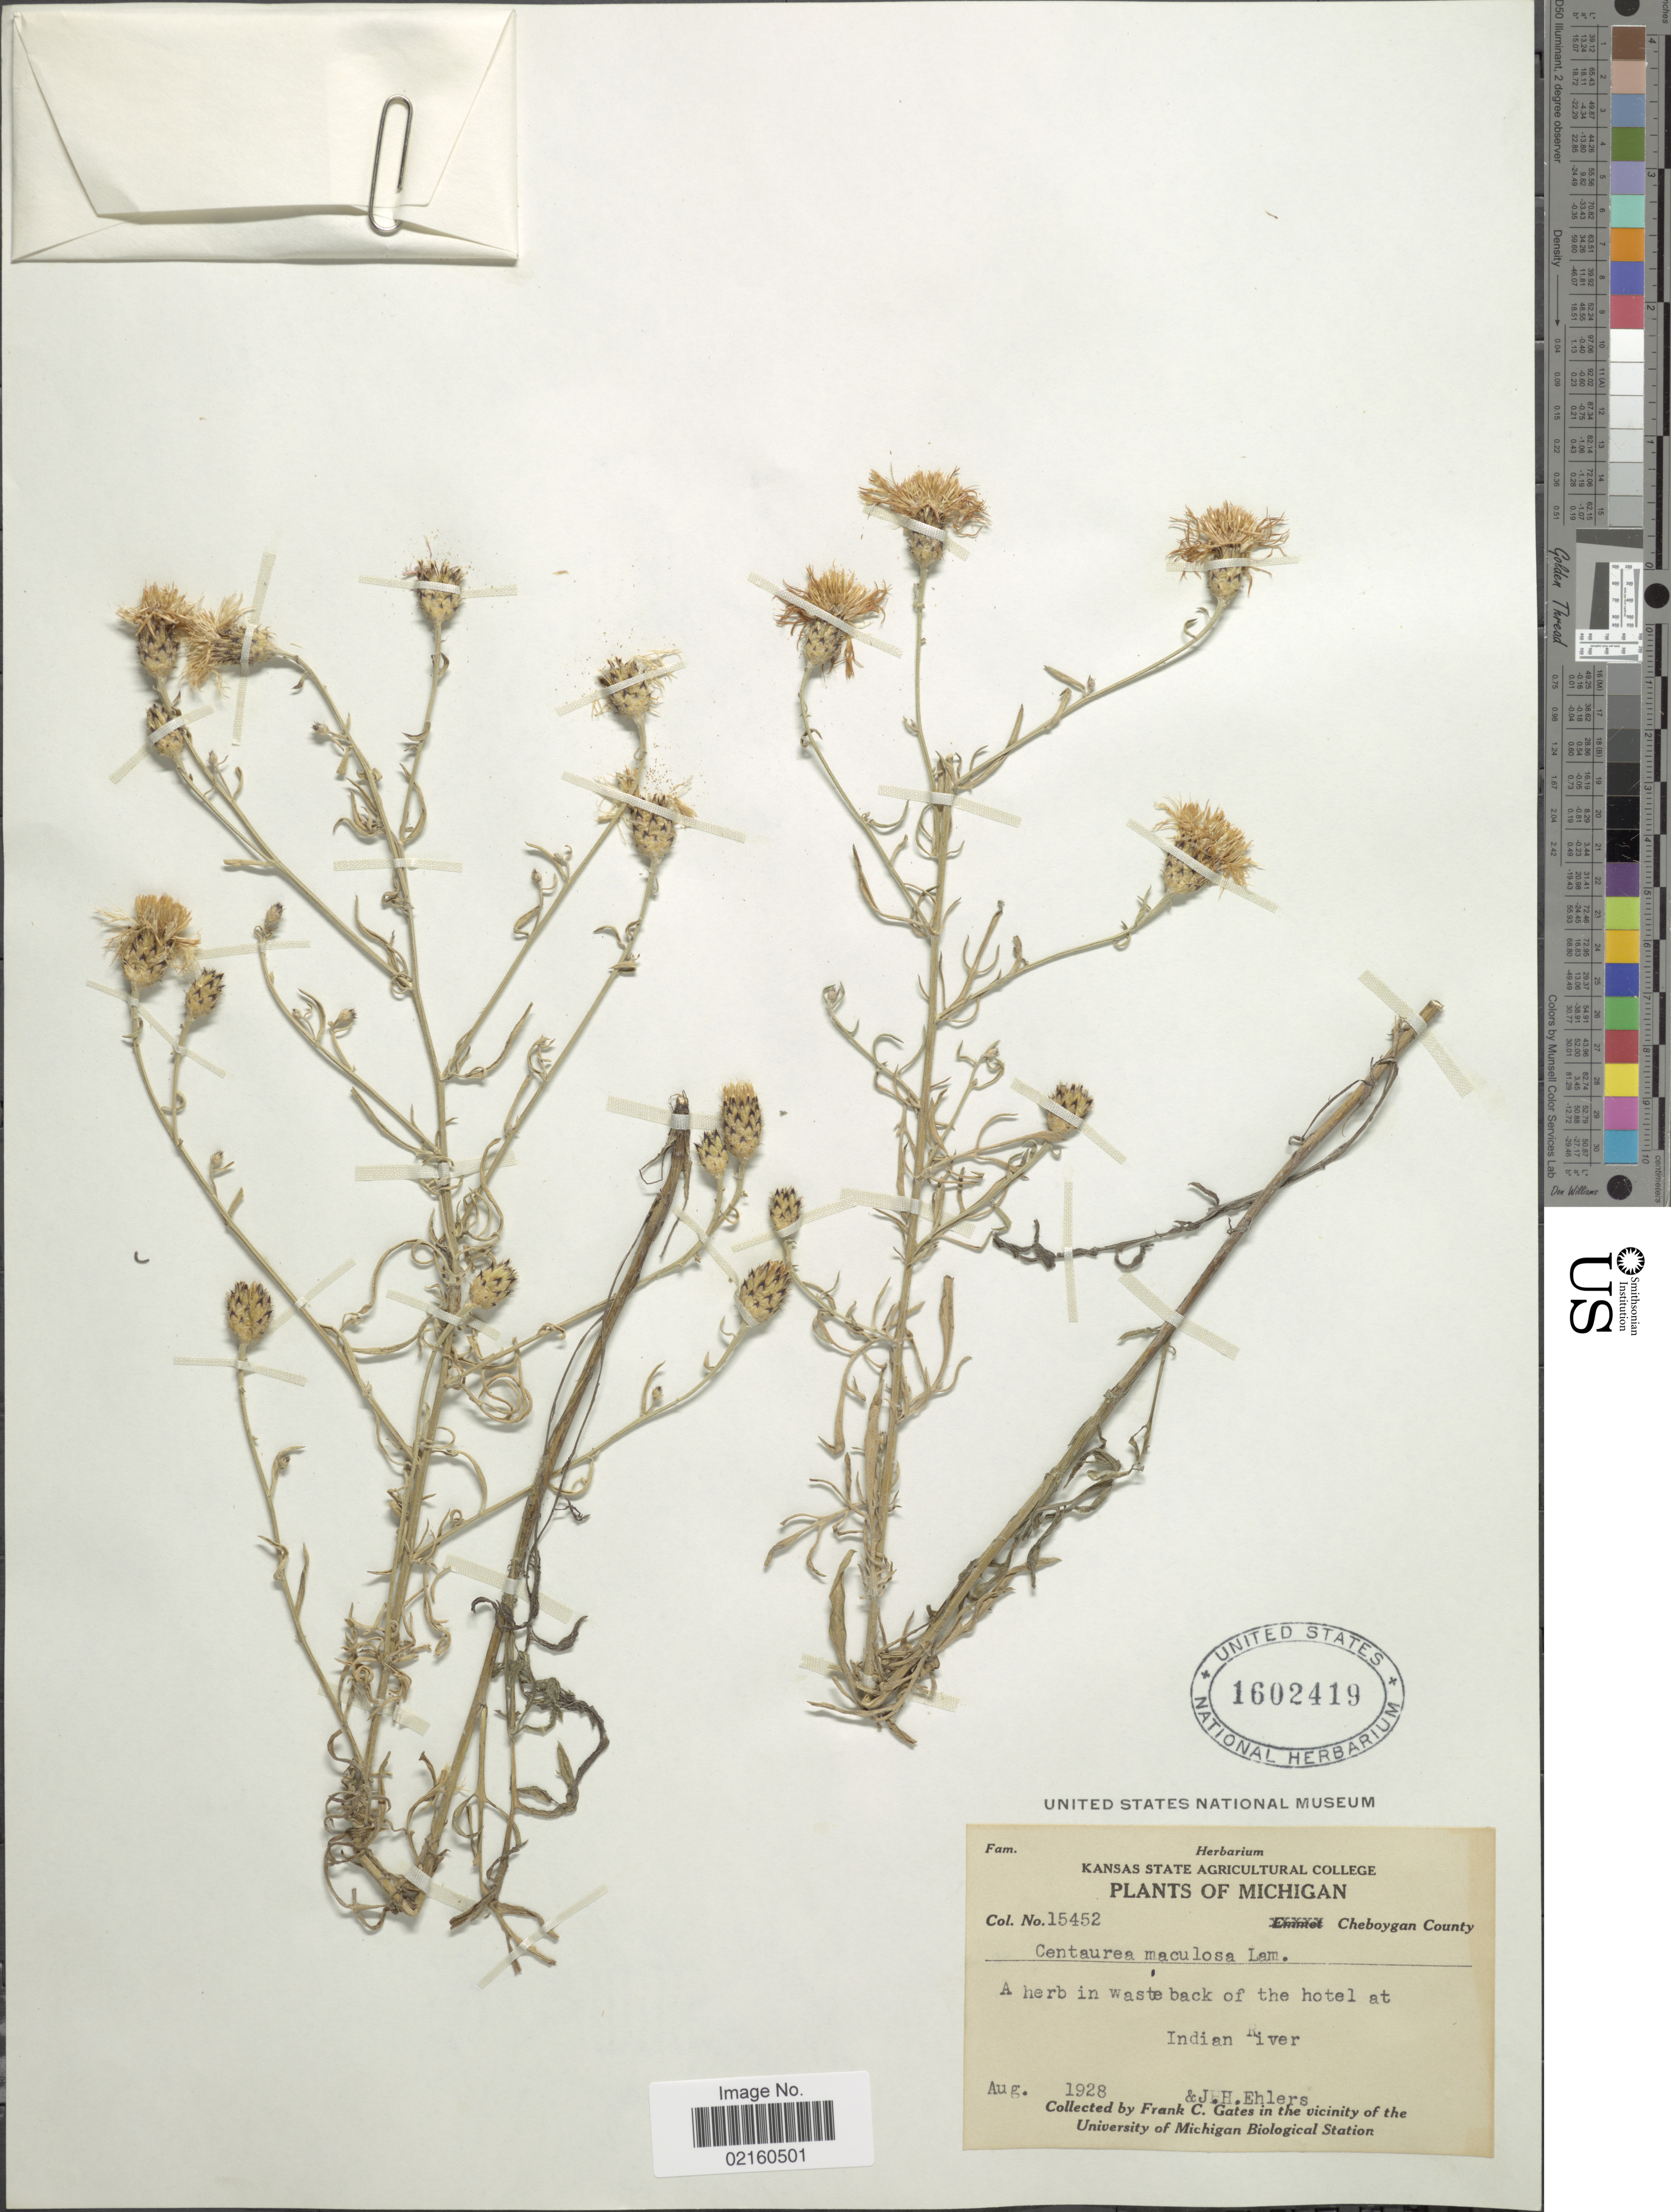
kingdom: Plantae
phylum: Tracheophyta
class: Magnoliopsida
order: Asterales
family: Asteraceae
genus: Centaurea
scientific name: Centaurea stoebe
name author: L.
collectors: F. C. Gates & J. H. Ehlers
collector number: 15452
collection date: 1928-08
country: United States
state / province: Michigan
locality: Cheboygan County, Indian River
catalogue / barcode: US 1602419